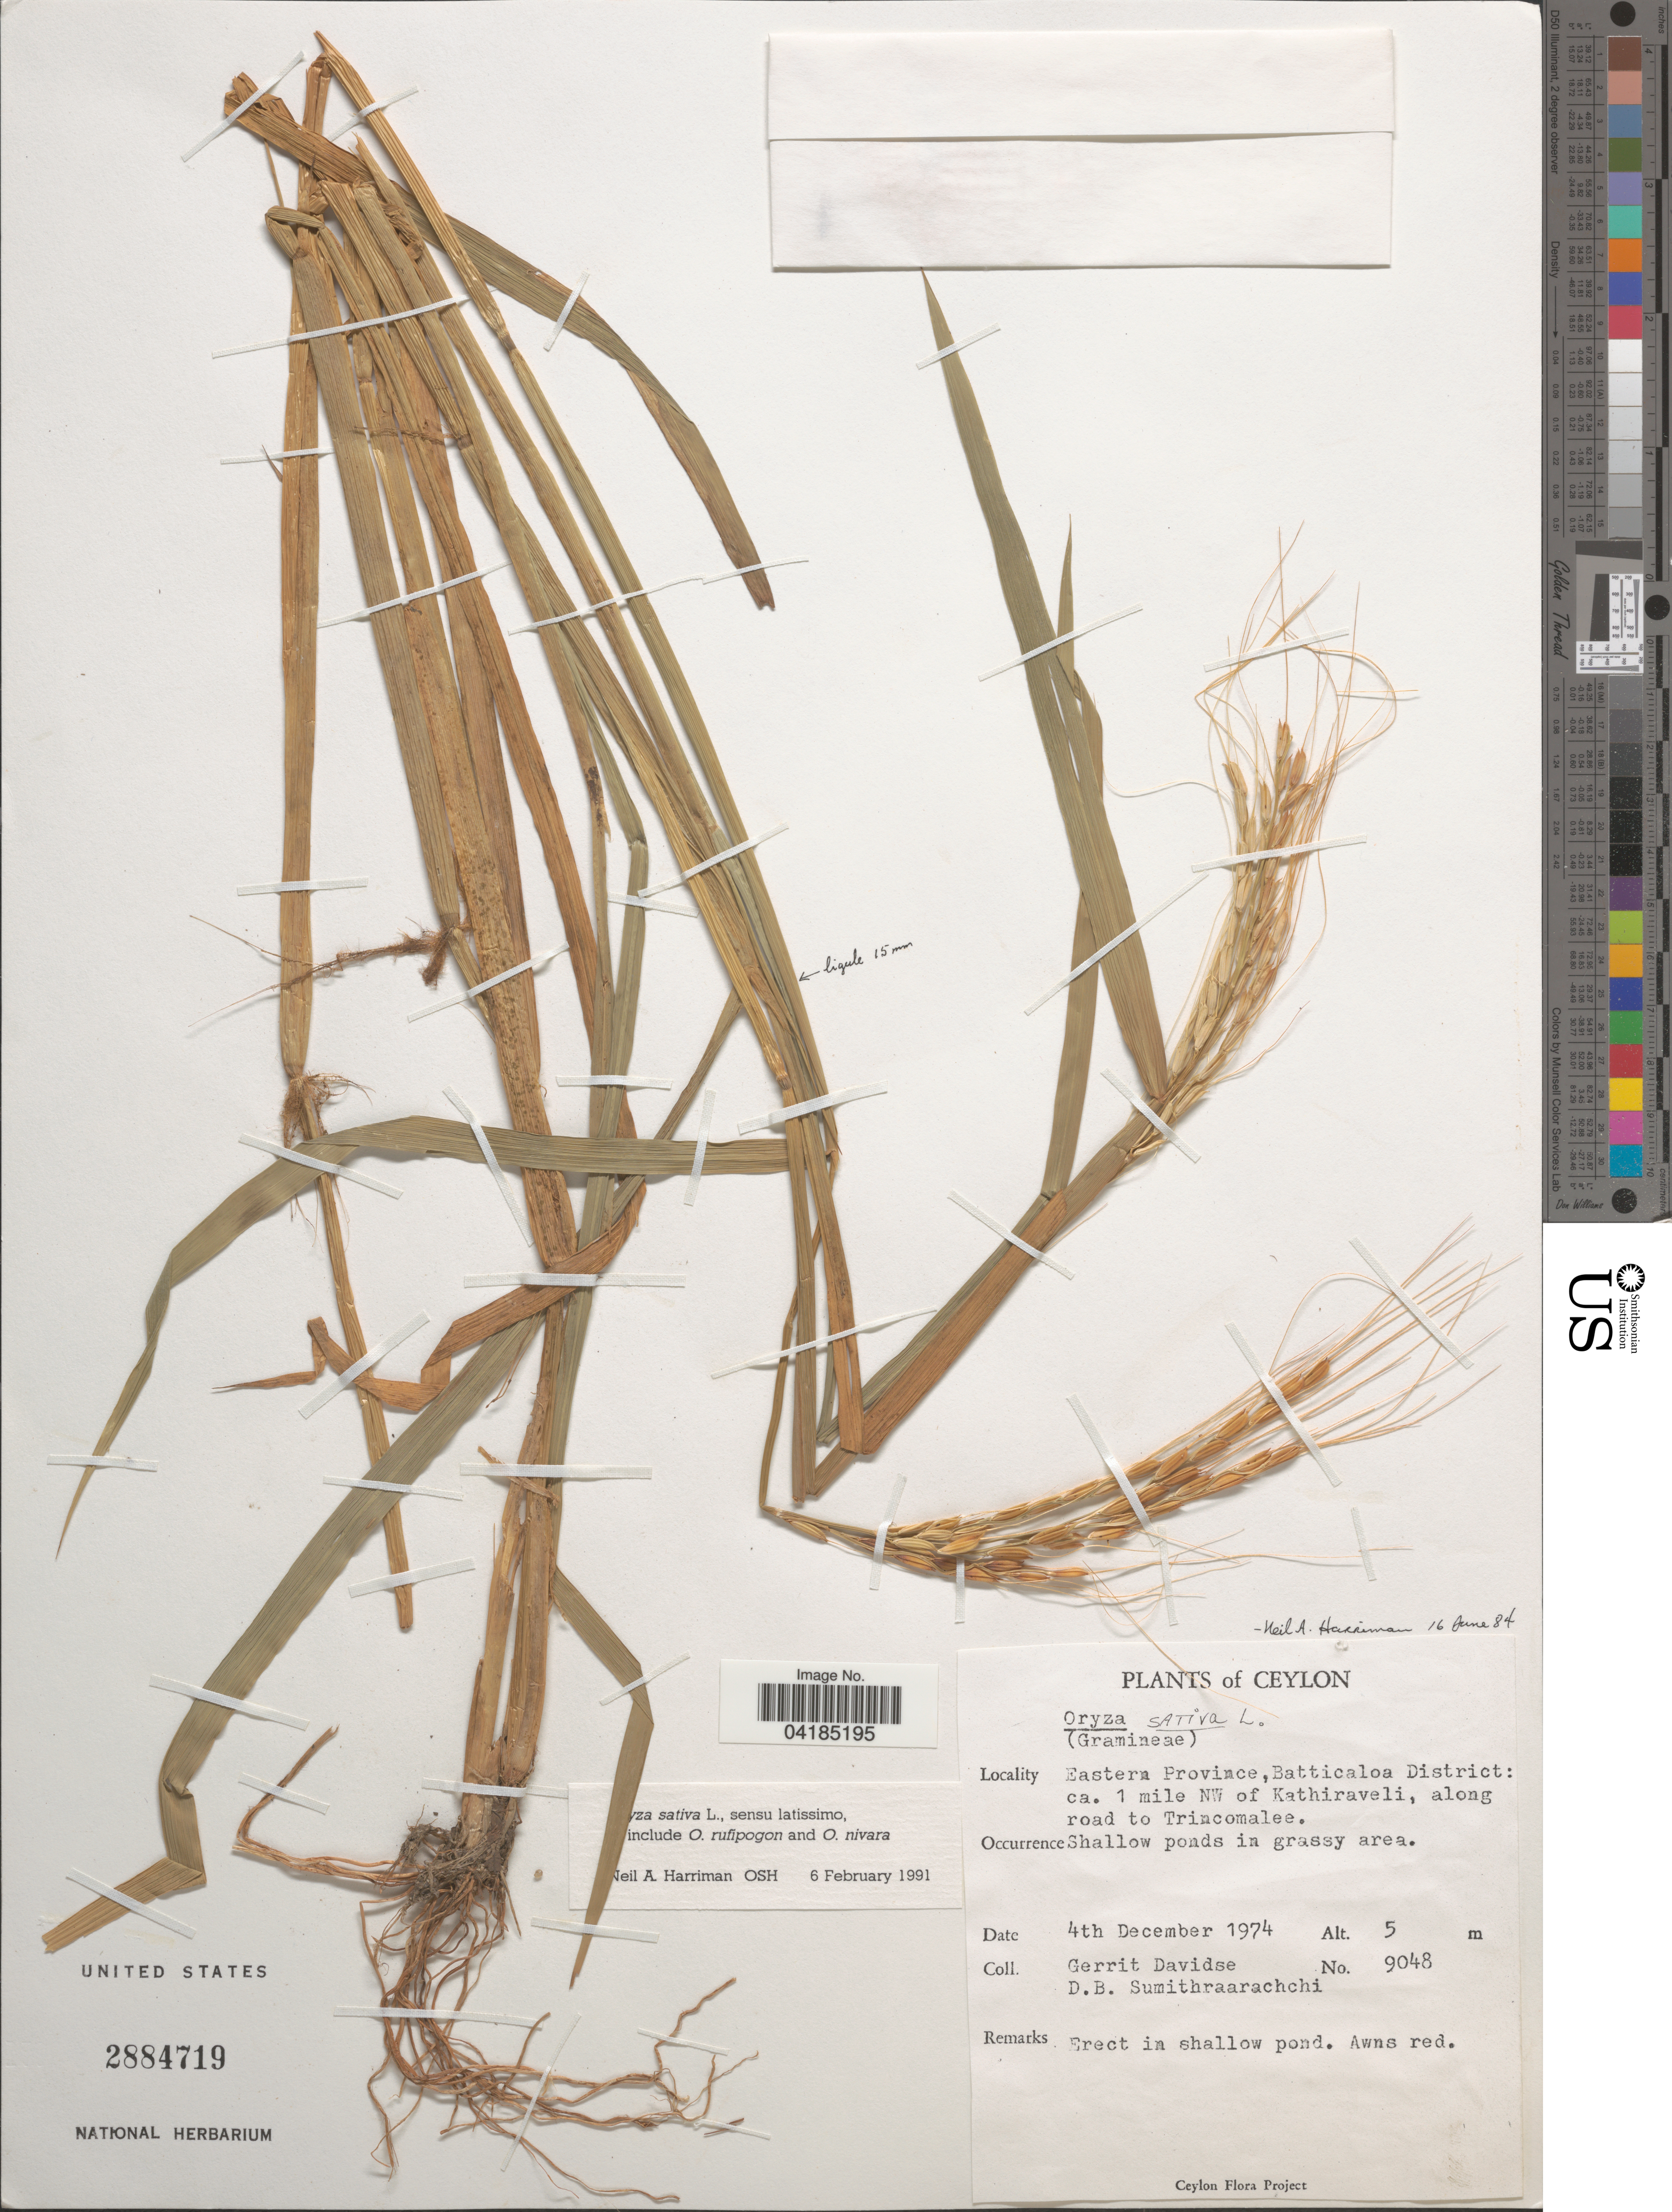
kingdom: Plantae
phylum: Tracheophyta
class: Liliopsida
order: Poales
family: Poaceae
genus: Oryza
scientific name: Oryza sativa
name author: L.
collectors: G. Davidse & D. B. Sumithraarachchi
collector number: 9048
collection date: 1974-12-04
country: Sri Lanka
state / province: Eastern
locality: Ceylon. Batticaloa District: ca. 1 mile NW of Kathiraveli, along road to Trincomalee.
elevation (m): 5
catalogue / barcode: US 2884719